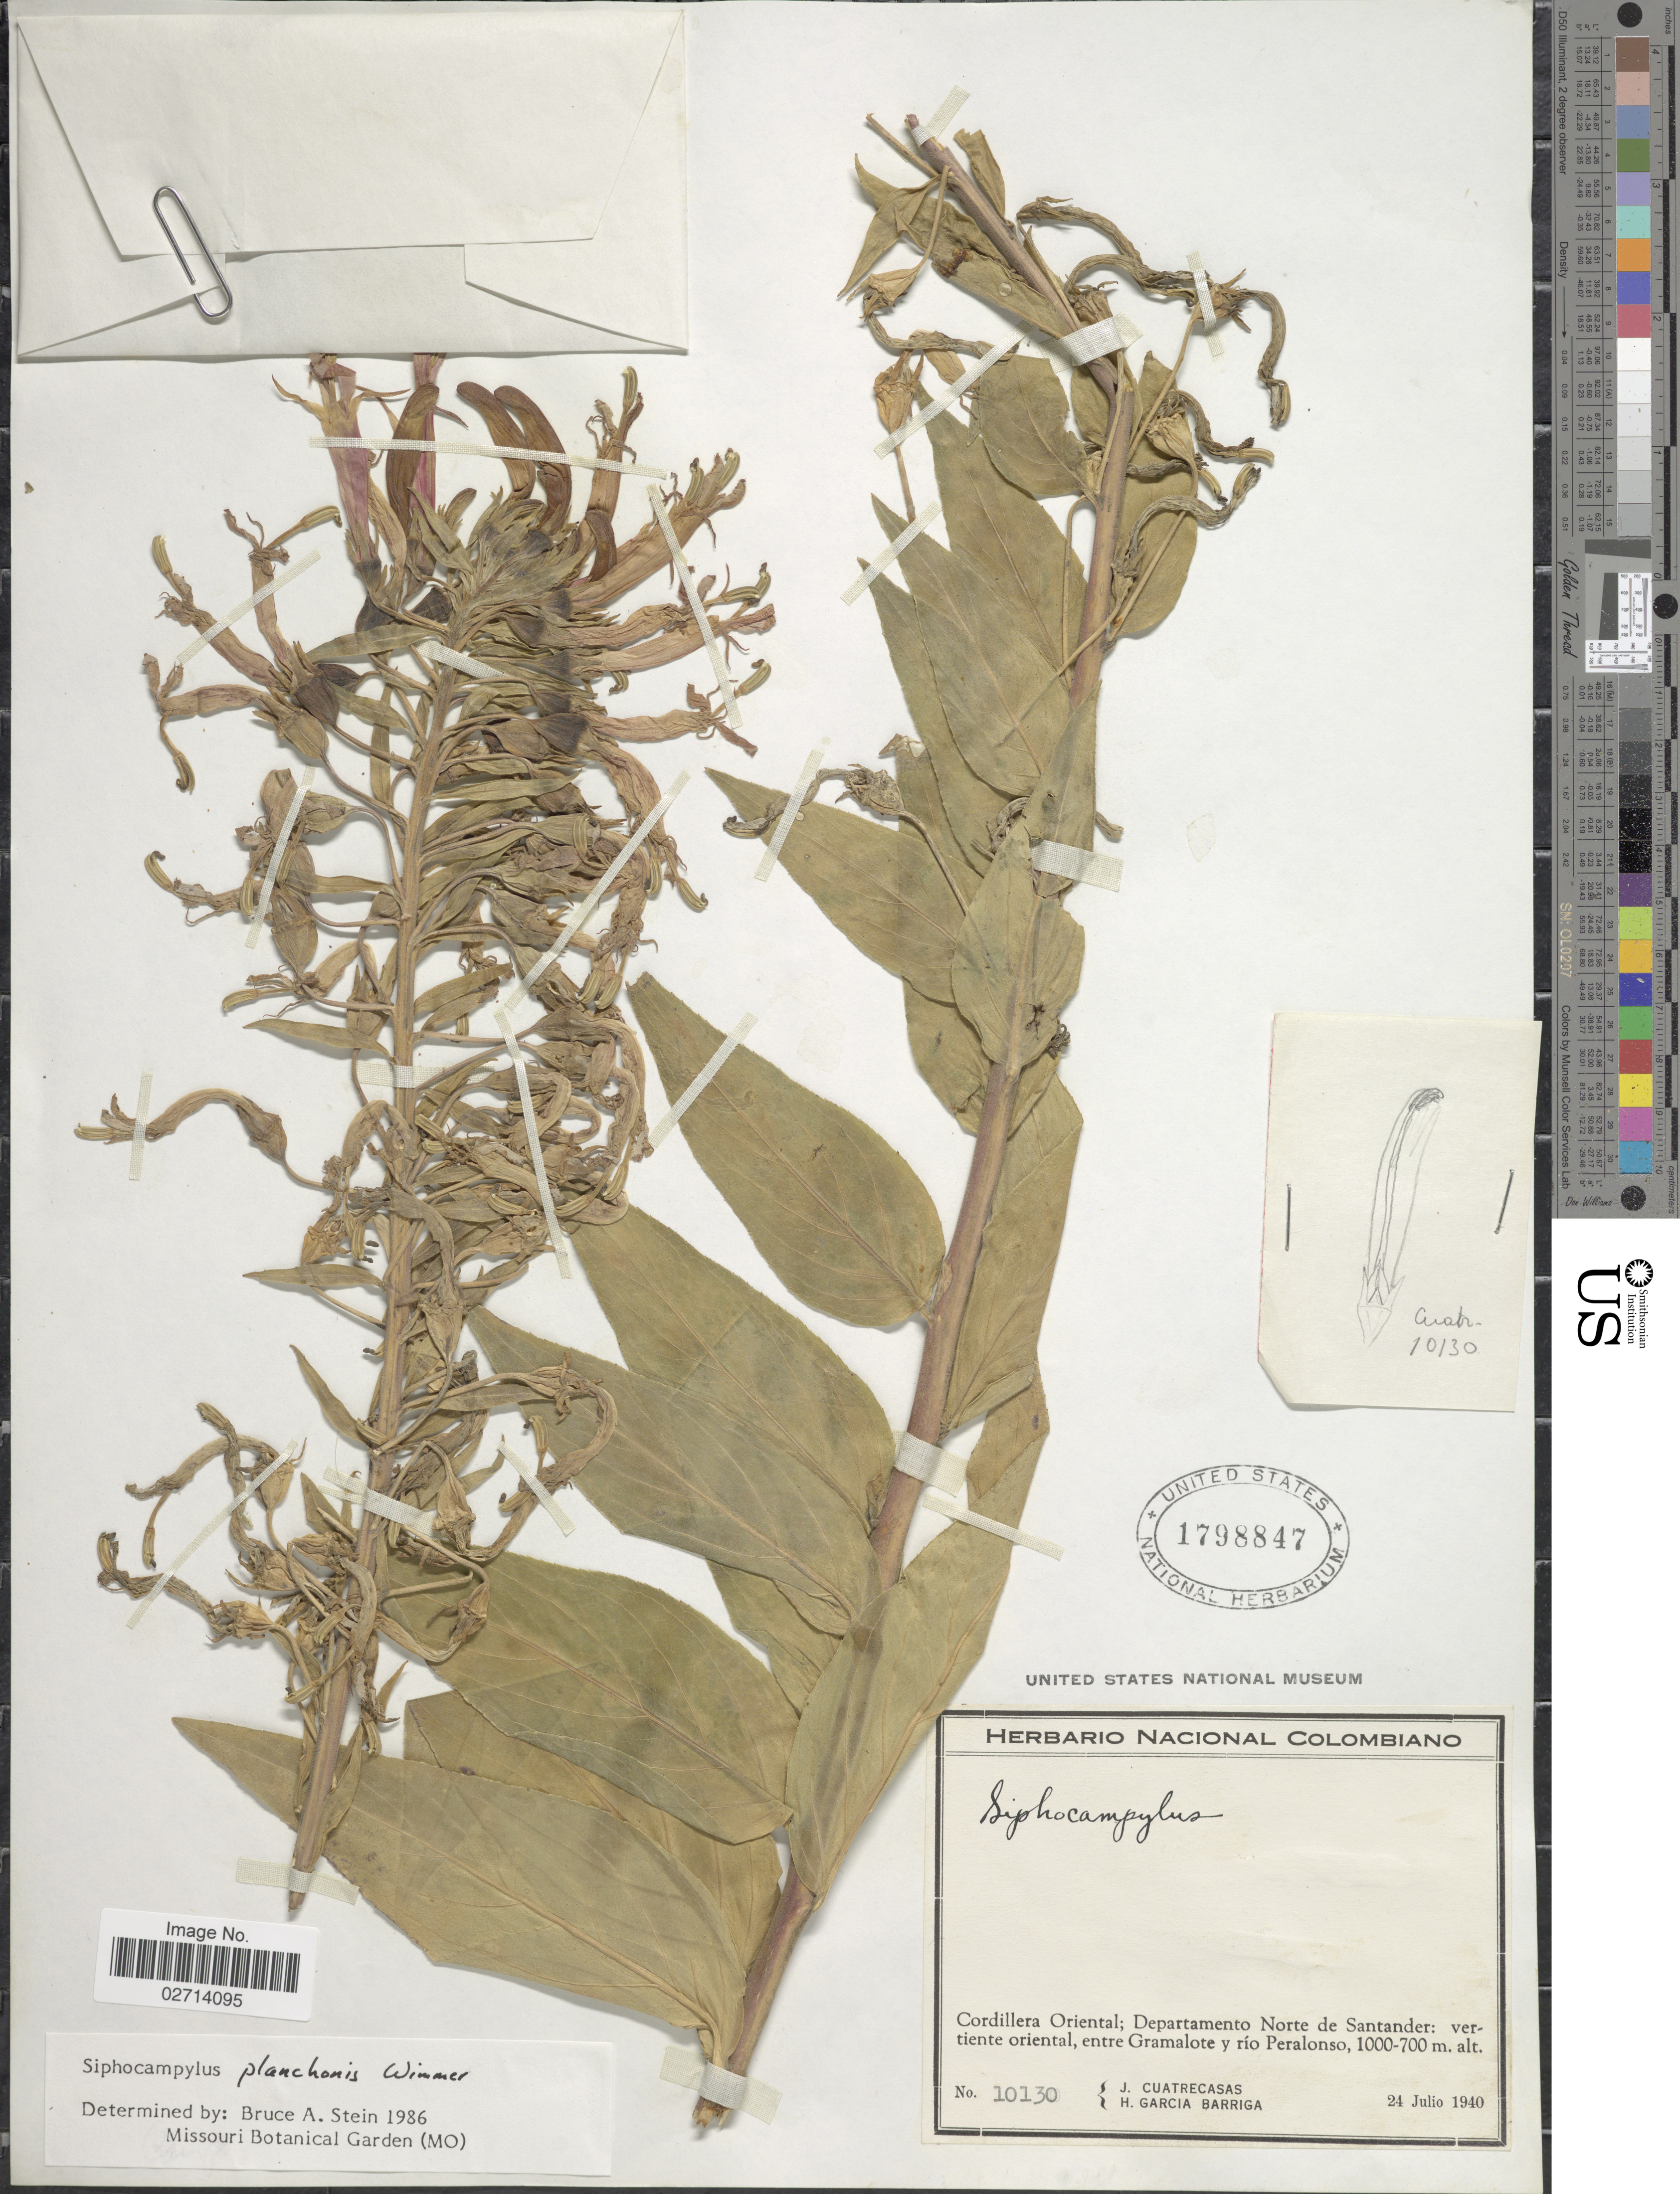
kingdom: Plantae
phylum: Tracheophyta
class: Magnoliopsida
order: Asterales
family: Campanulaceae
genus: Siphocampylus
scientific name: Siphocampylus planchonis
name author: E. Wimm.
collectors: J. Cuatrecasas & H. García Barriga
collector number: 10130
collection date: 1940-07-24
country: Colombia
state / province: Norte de Santander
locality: Cordillera Oriental, vertiente oriental, entre Gramalote y rio Peralonso.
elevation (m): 700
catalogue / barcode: US 1798847